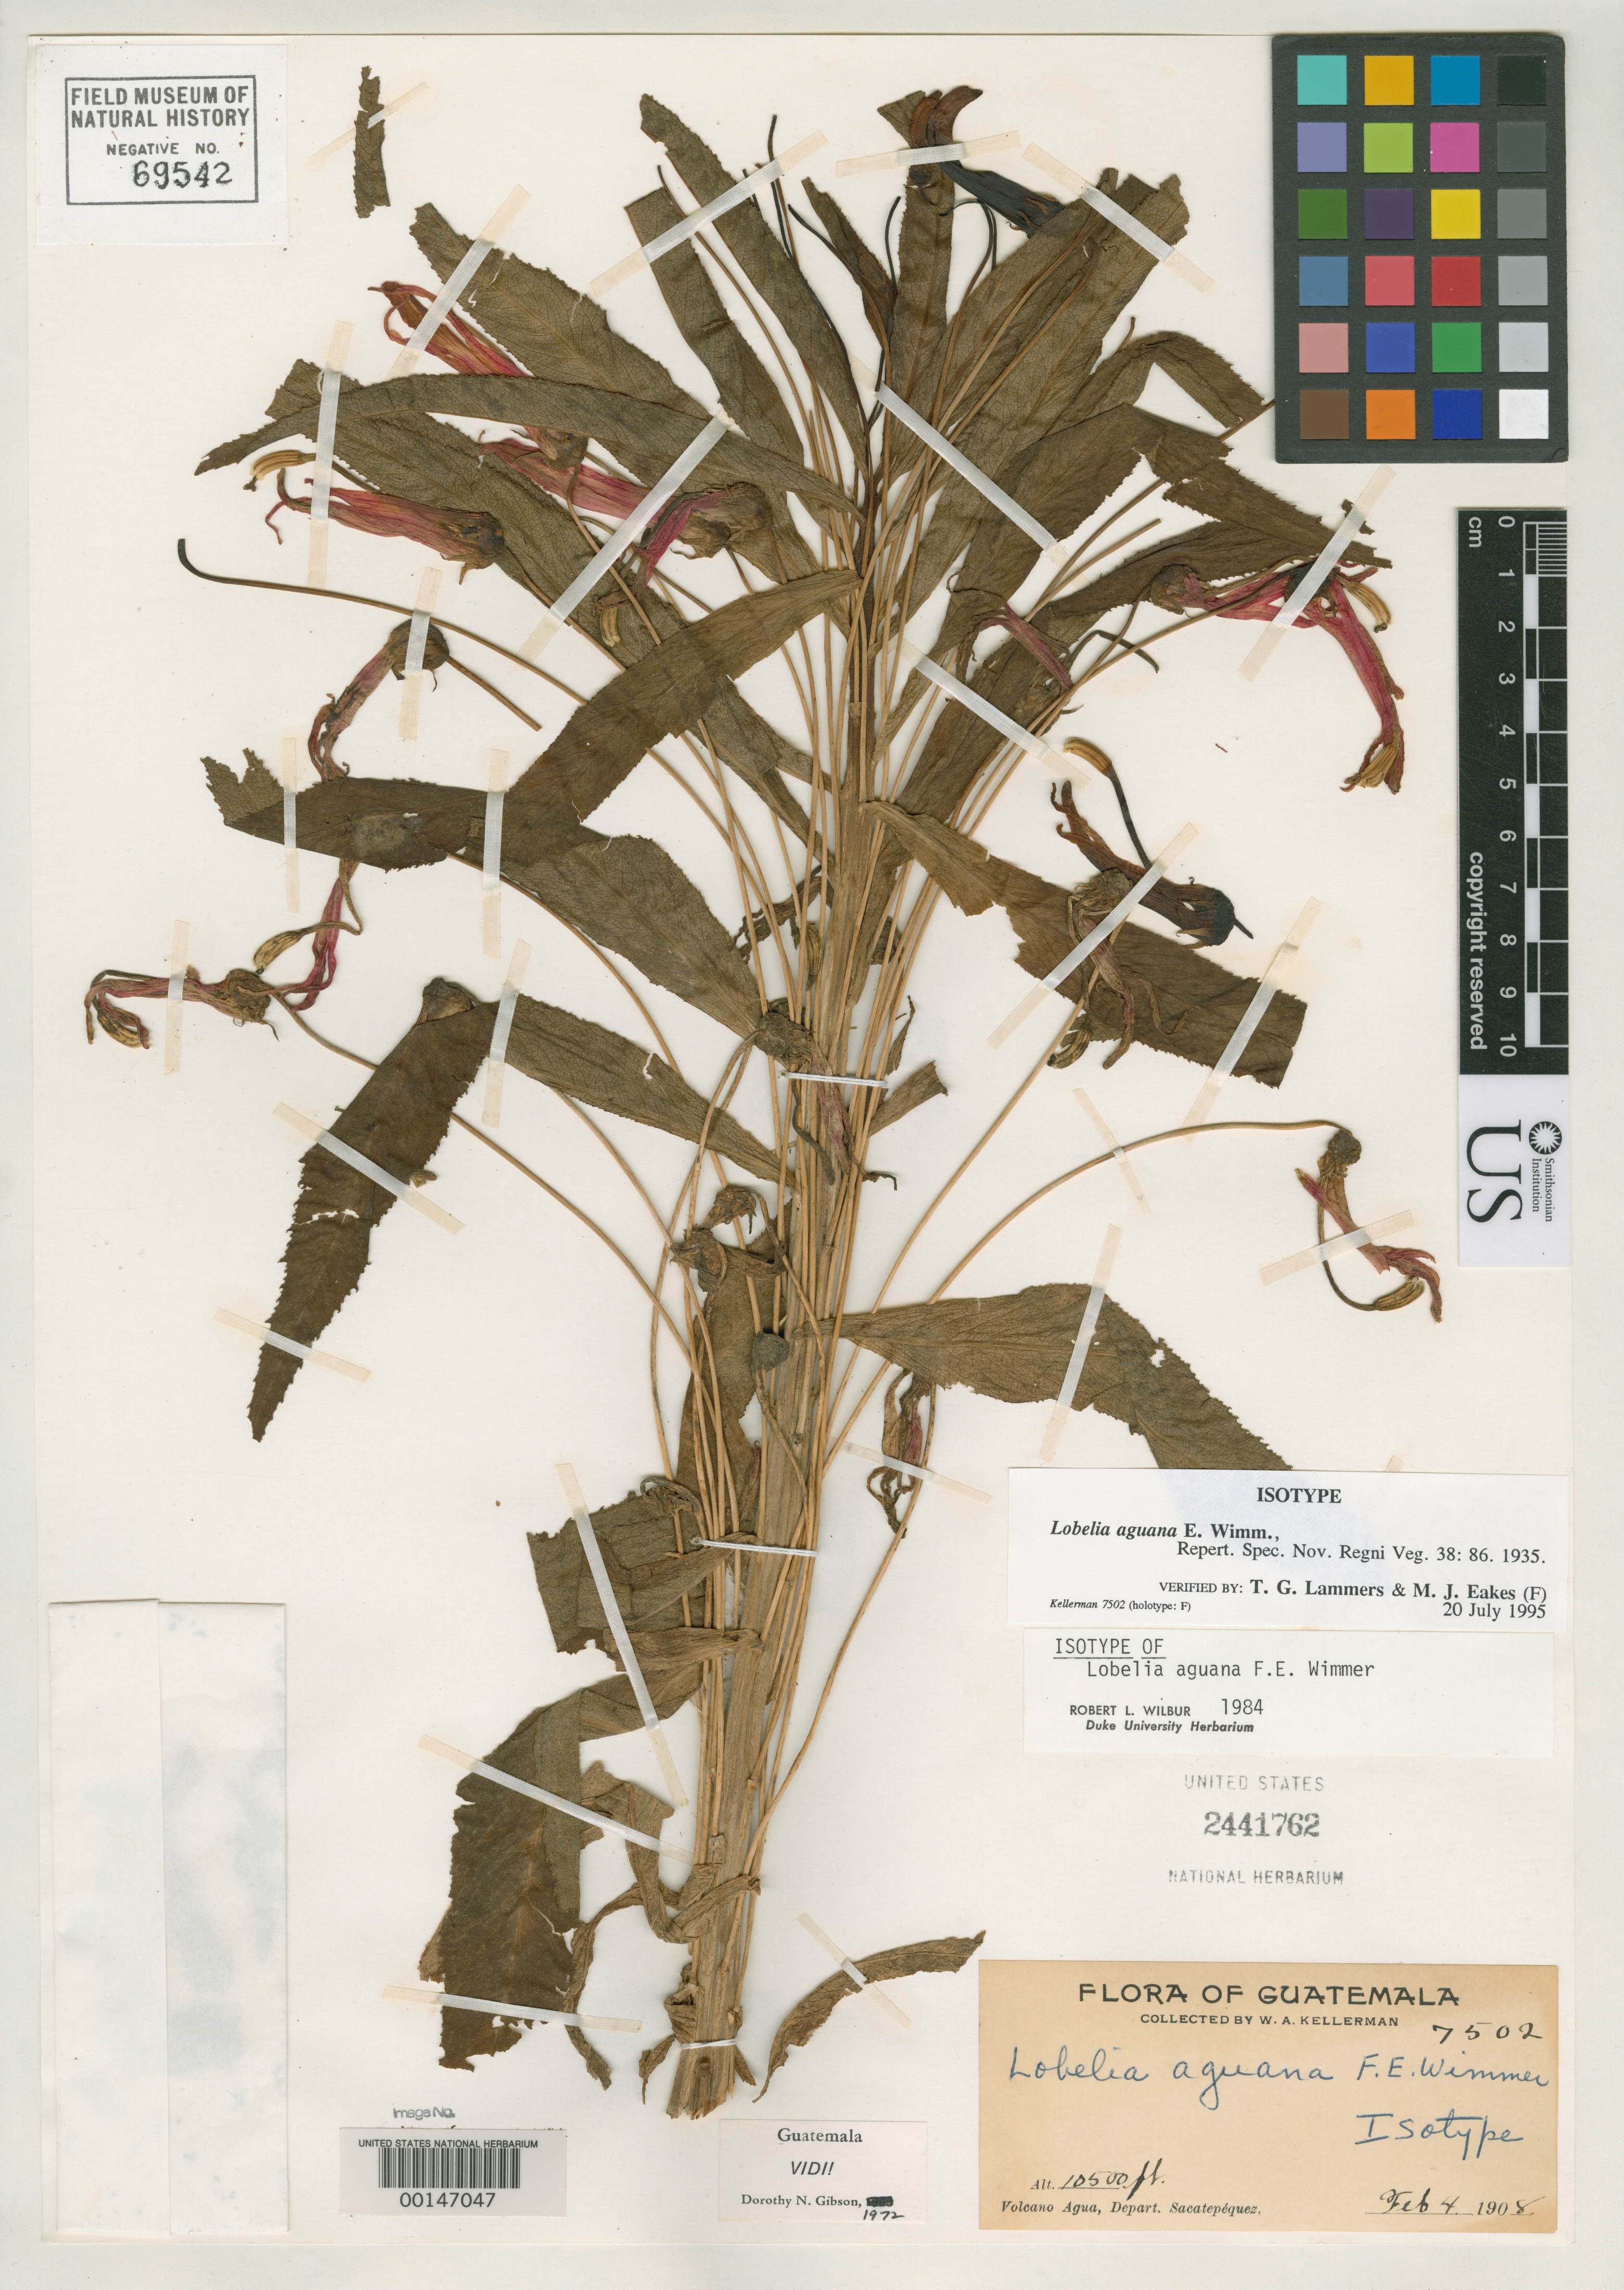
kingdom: Plantae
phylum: Tracheophyta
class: Magnoliopsida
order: Asterales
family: Campanulaceae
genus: Lobelia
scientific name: Lobelia aguana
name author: E. Wimm.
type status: Isotype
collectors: W. A. Kellerman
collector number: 7502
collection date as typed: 04 Feb 1908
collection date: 1908-02-04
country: Guatemala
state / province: Sacatepéquez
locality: Volcana Agua.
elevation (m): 3200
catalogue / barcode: US 2331762